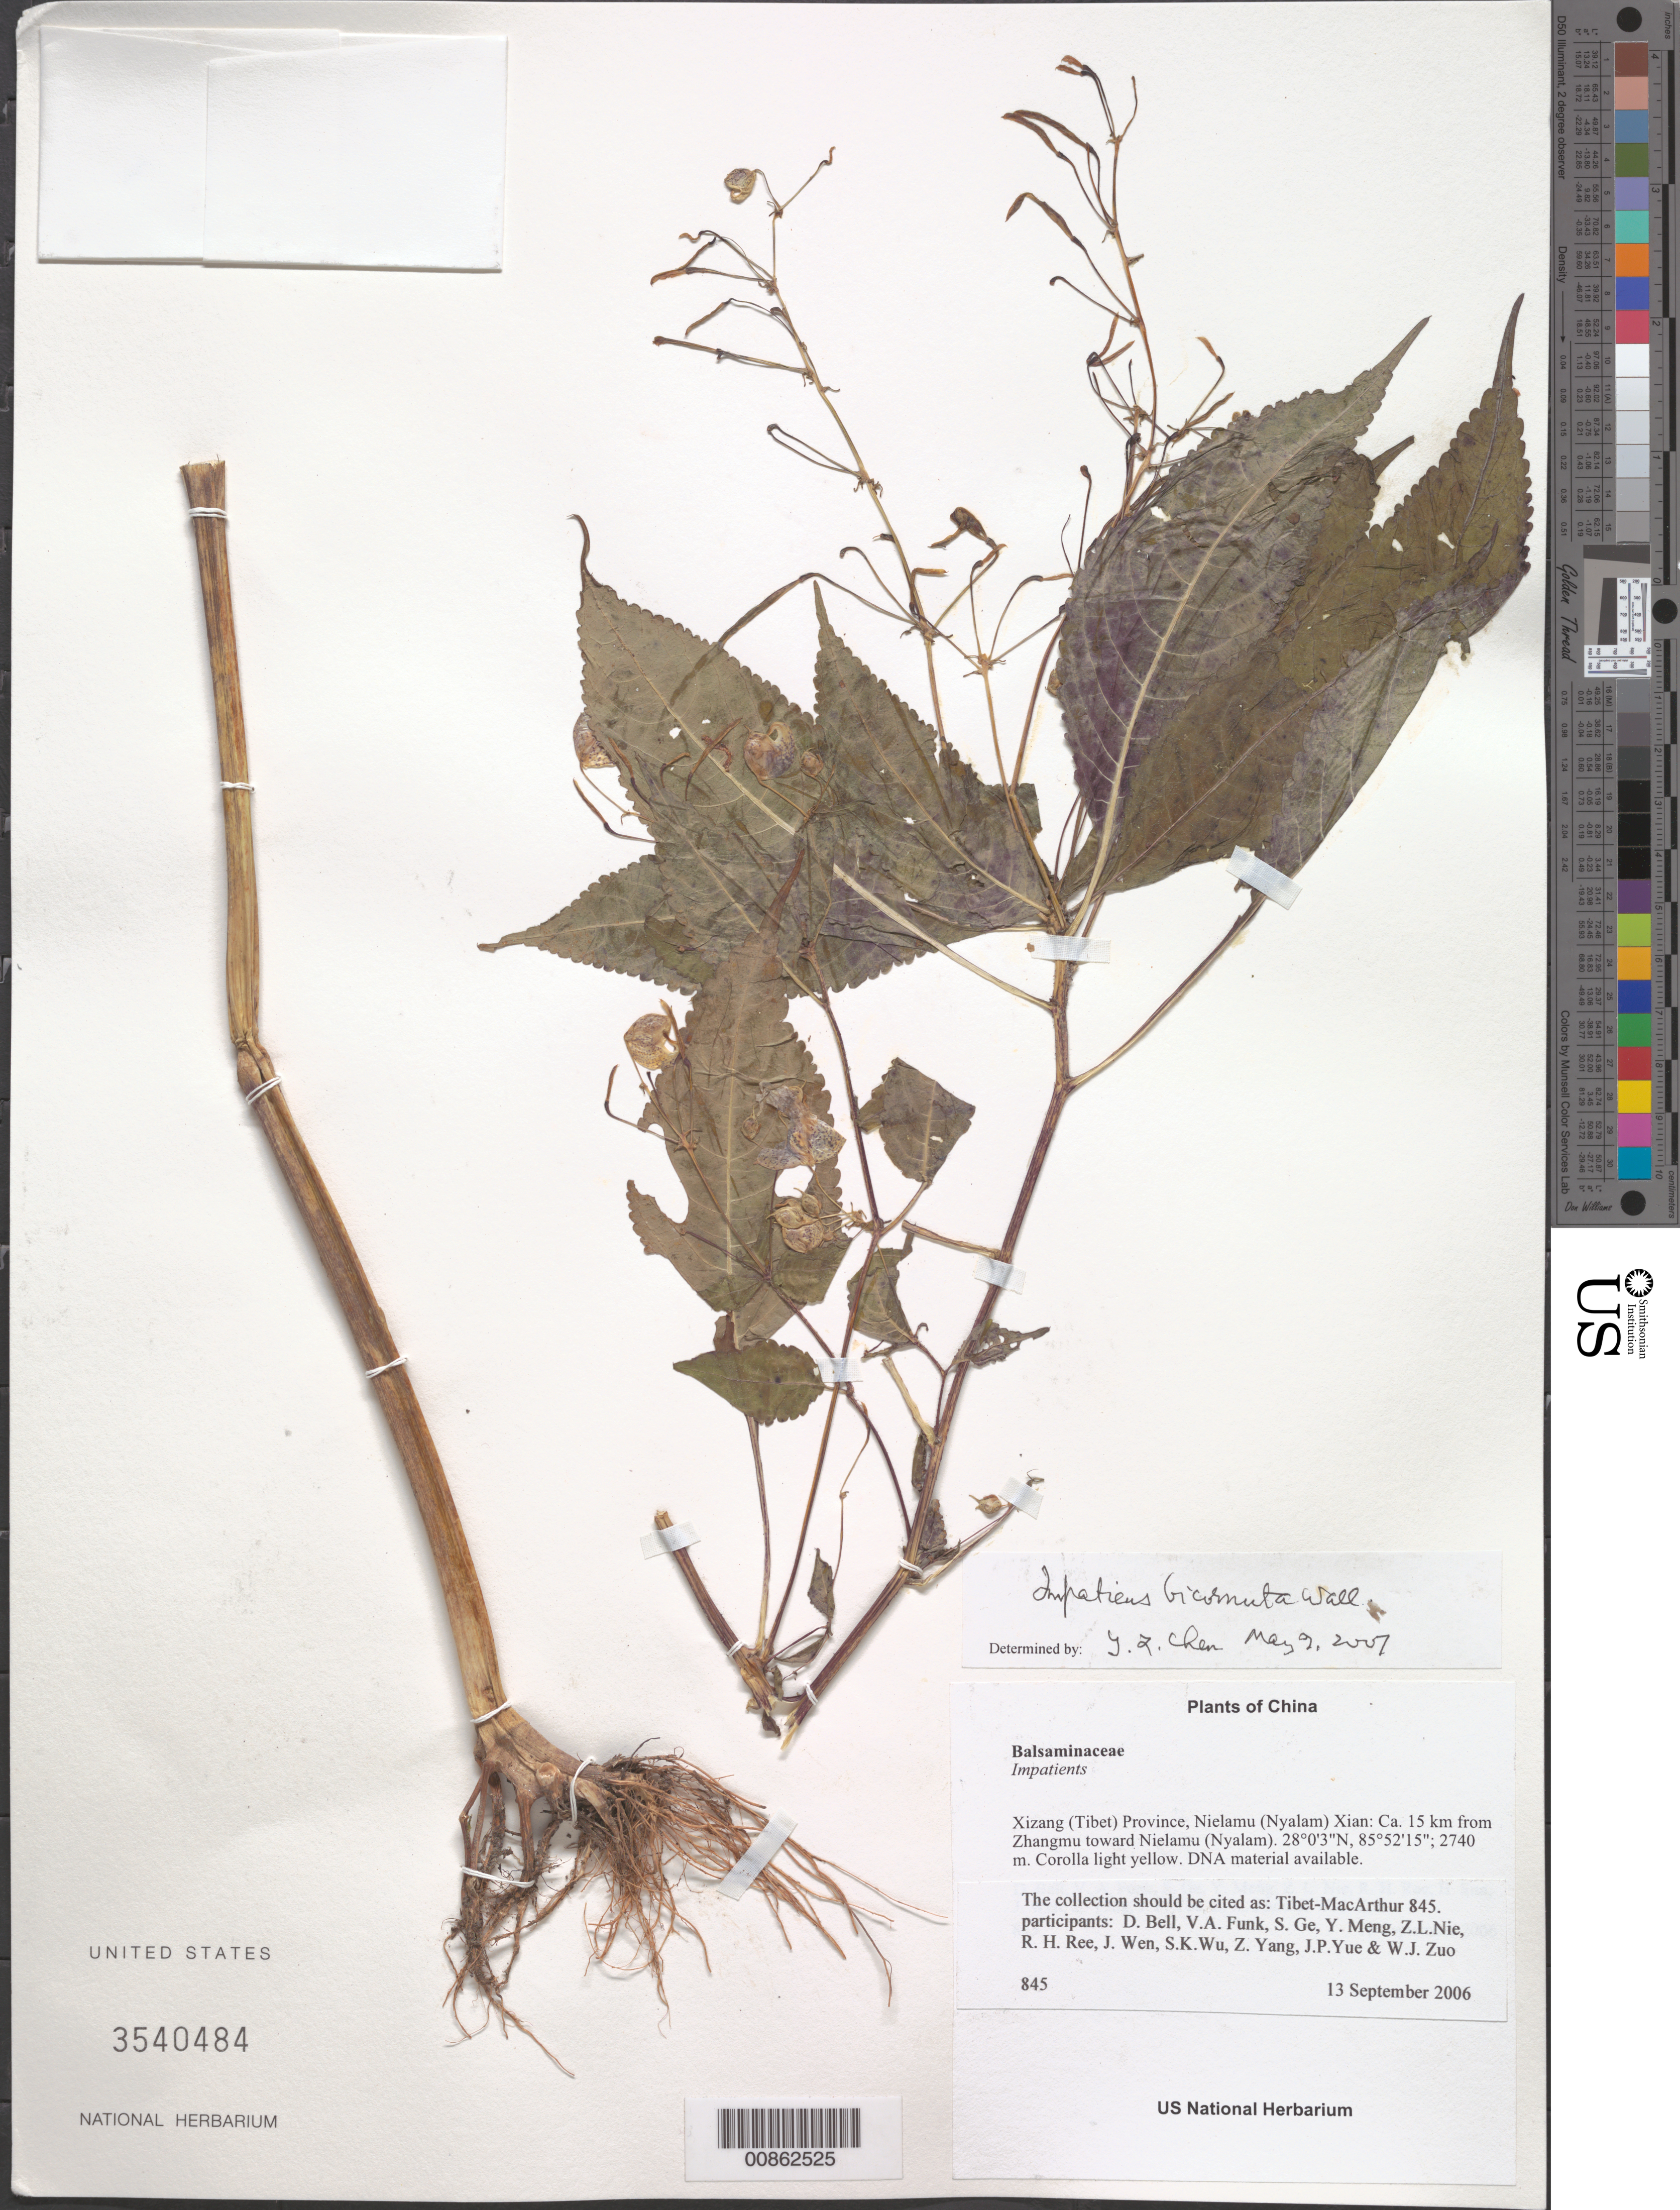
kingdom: Plantae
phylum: Tracheophyta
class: Magnoliopsida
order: Ericales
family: Balsaminaceae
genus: Impatiens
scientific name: Impatiens bicornuta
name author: Wall.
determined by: Yilin Chen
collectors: Tibet-MacArthur, D. A. Bell, V. Funk, S. Ge, Y. Meng, Z. Nie, R. Ree, H. Sun, J. Wen, Z. Yang, J. Yue, Z. Zhou & W. Zuo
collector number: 845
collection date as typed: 13 Sep 2006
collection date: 2006-09-13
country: China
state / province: Xizang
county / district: Nielamu (Nyalam) Xian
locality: Ca. 15 km from Zhangmu toward Nielamu (Nyalam).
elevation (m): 2740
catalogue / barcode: US 3540484